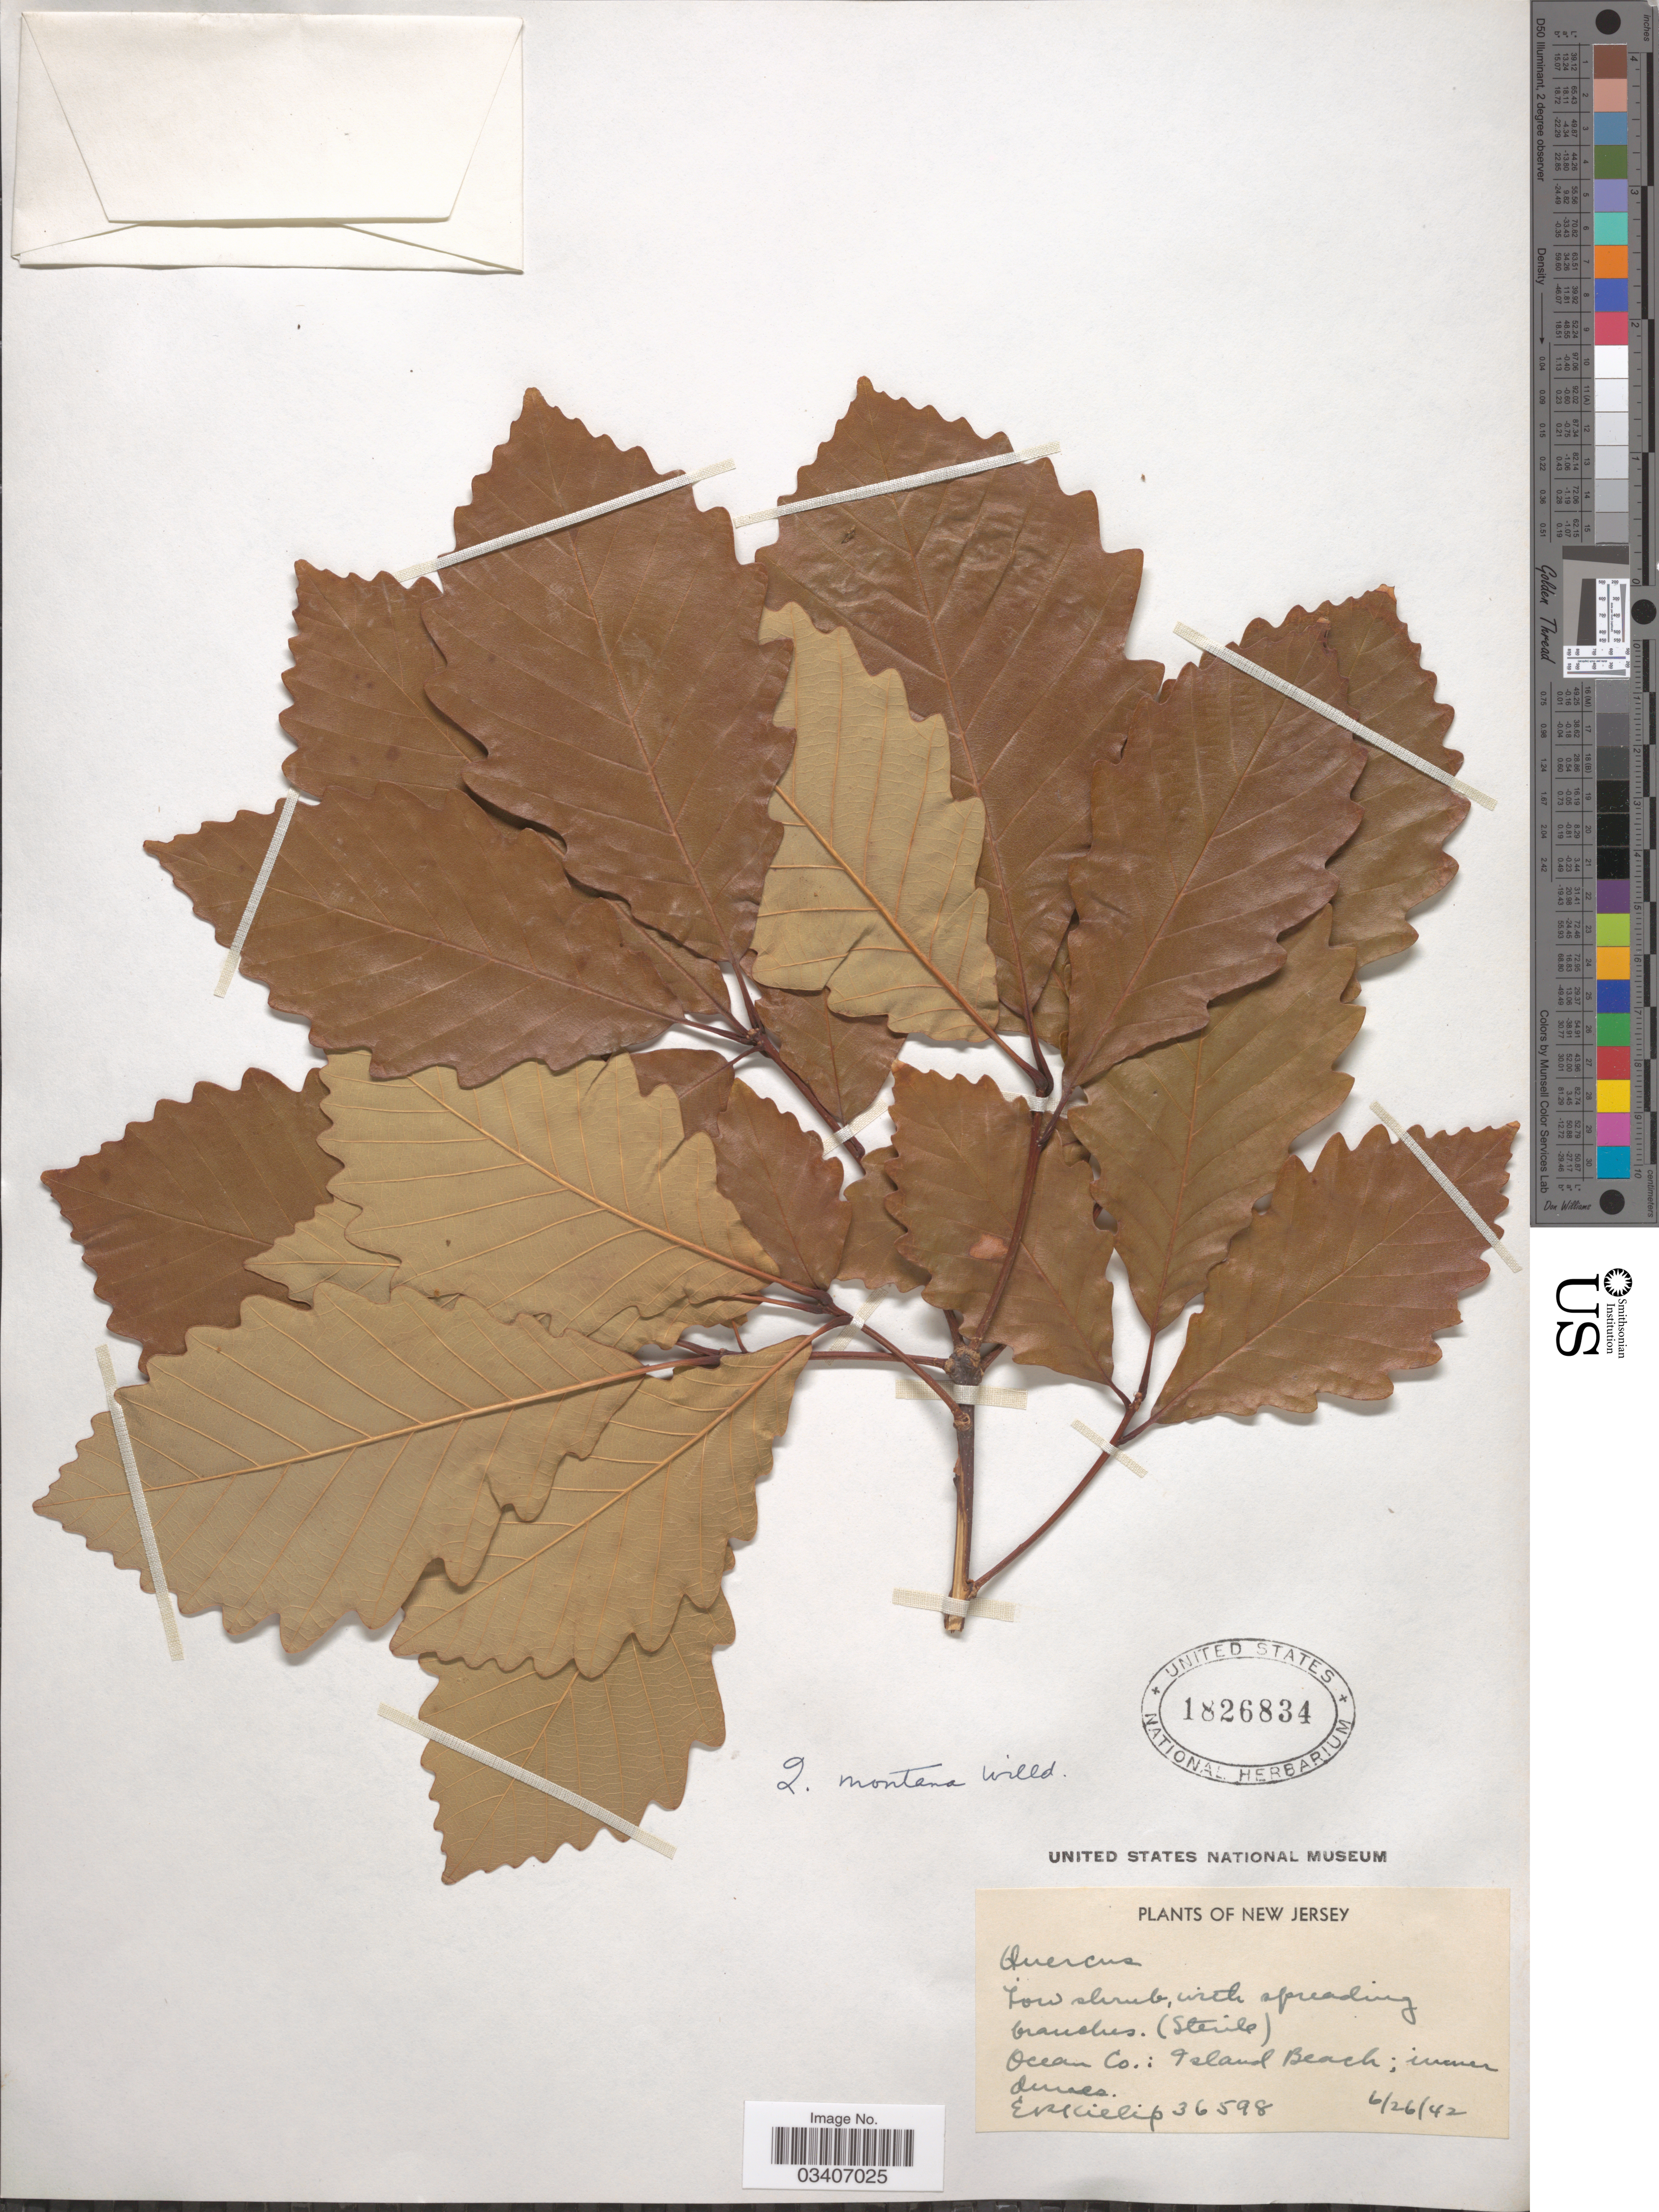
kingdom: Plantae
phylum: Tracheophyta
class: Magnoliopsida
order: Fagales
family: Fagaceae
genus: Quercus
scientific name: Quercus montana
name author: Willd.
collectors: E. P. Killip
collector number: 36598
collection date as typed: Transcribed d/m/y: 26/6/42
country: United States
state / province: New Jersey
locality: Ocean Co.: Island Beach; inner dunes.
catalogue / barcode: US 1826834